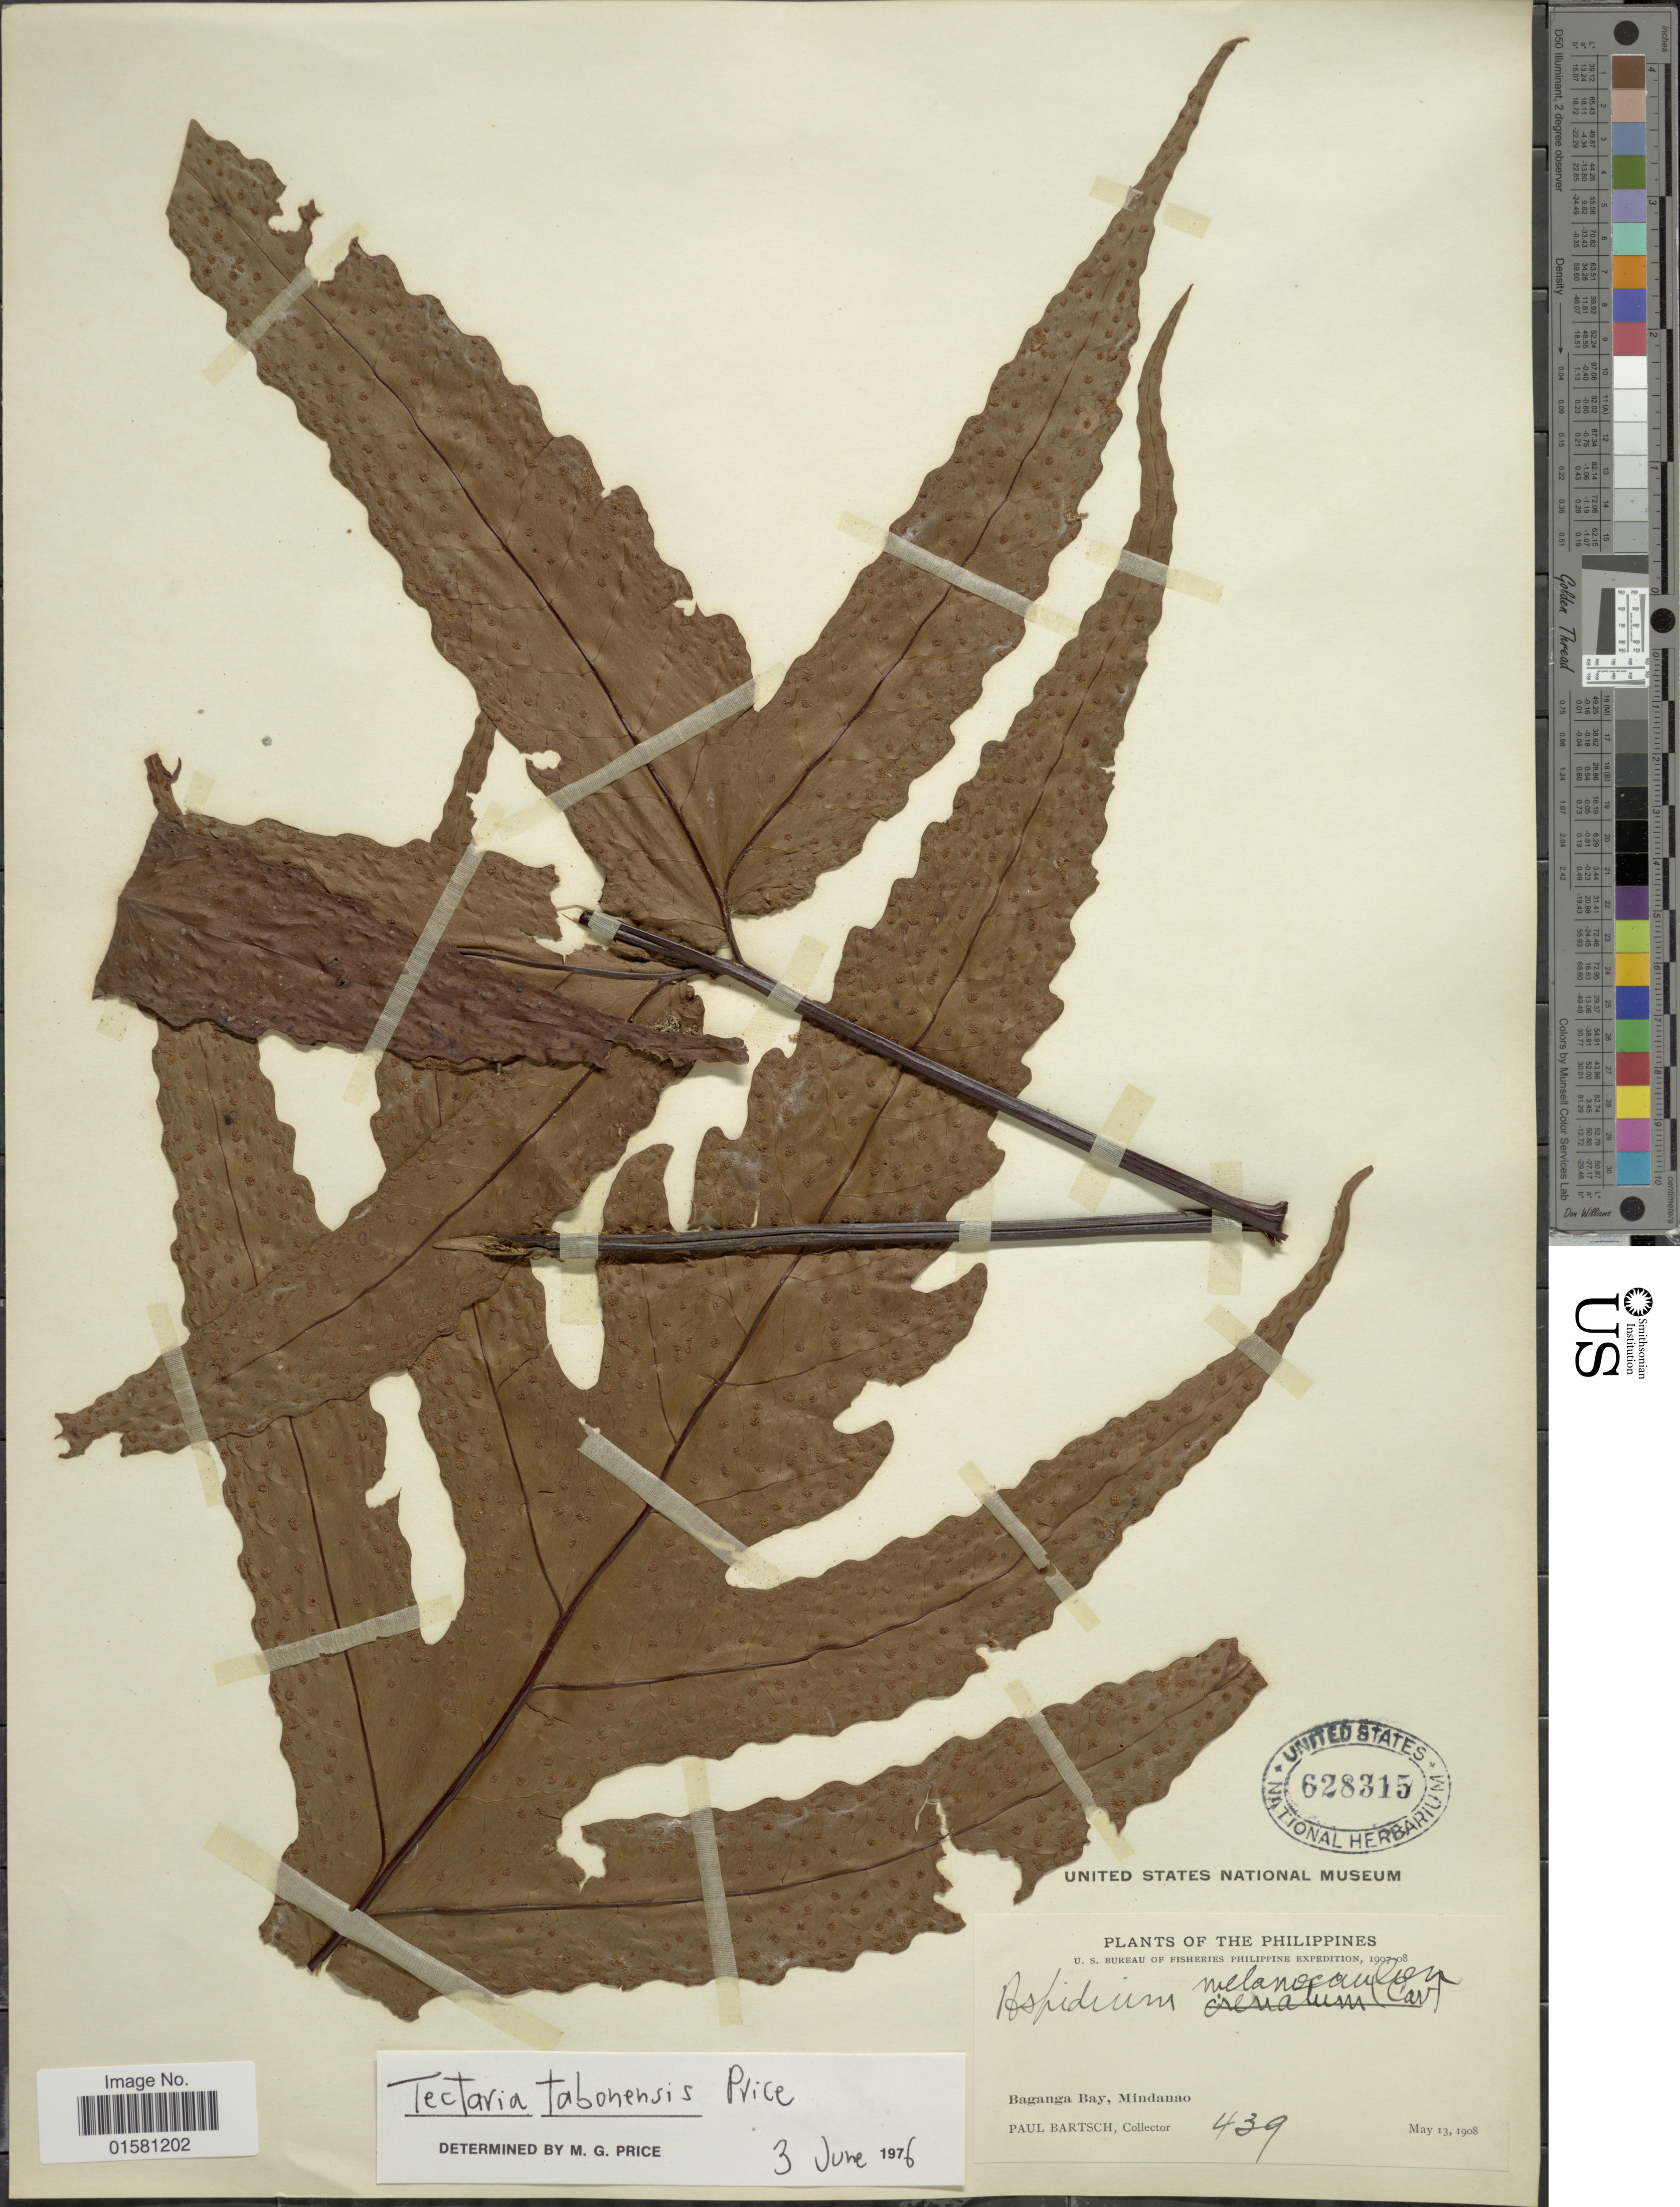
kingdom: Plantae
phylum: Tracheophyta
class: Polypodiopsida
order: Polypodiales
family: Tectariaceae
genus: Tectaria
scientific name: Tectaria tabonensis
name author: M.G. Price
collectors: P. Bartsch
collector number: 439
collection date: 1908-05-13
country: Philippines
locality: Philippines, Baganga Bay, Mindanao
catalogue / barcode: US 628315